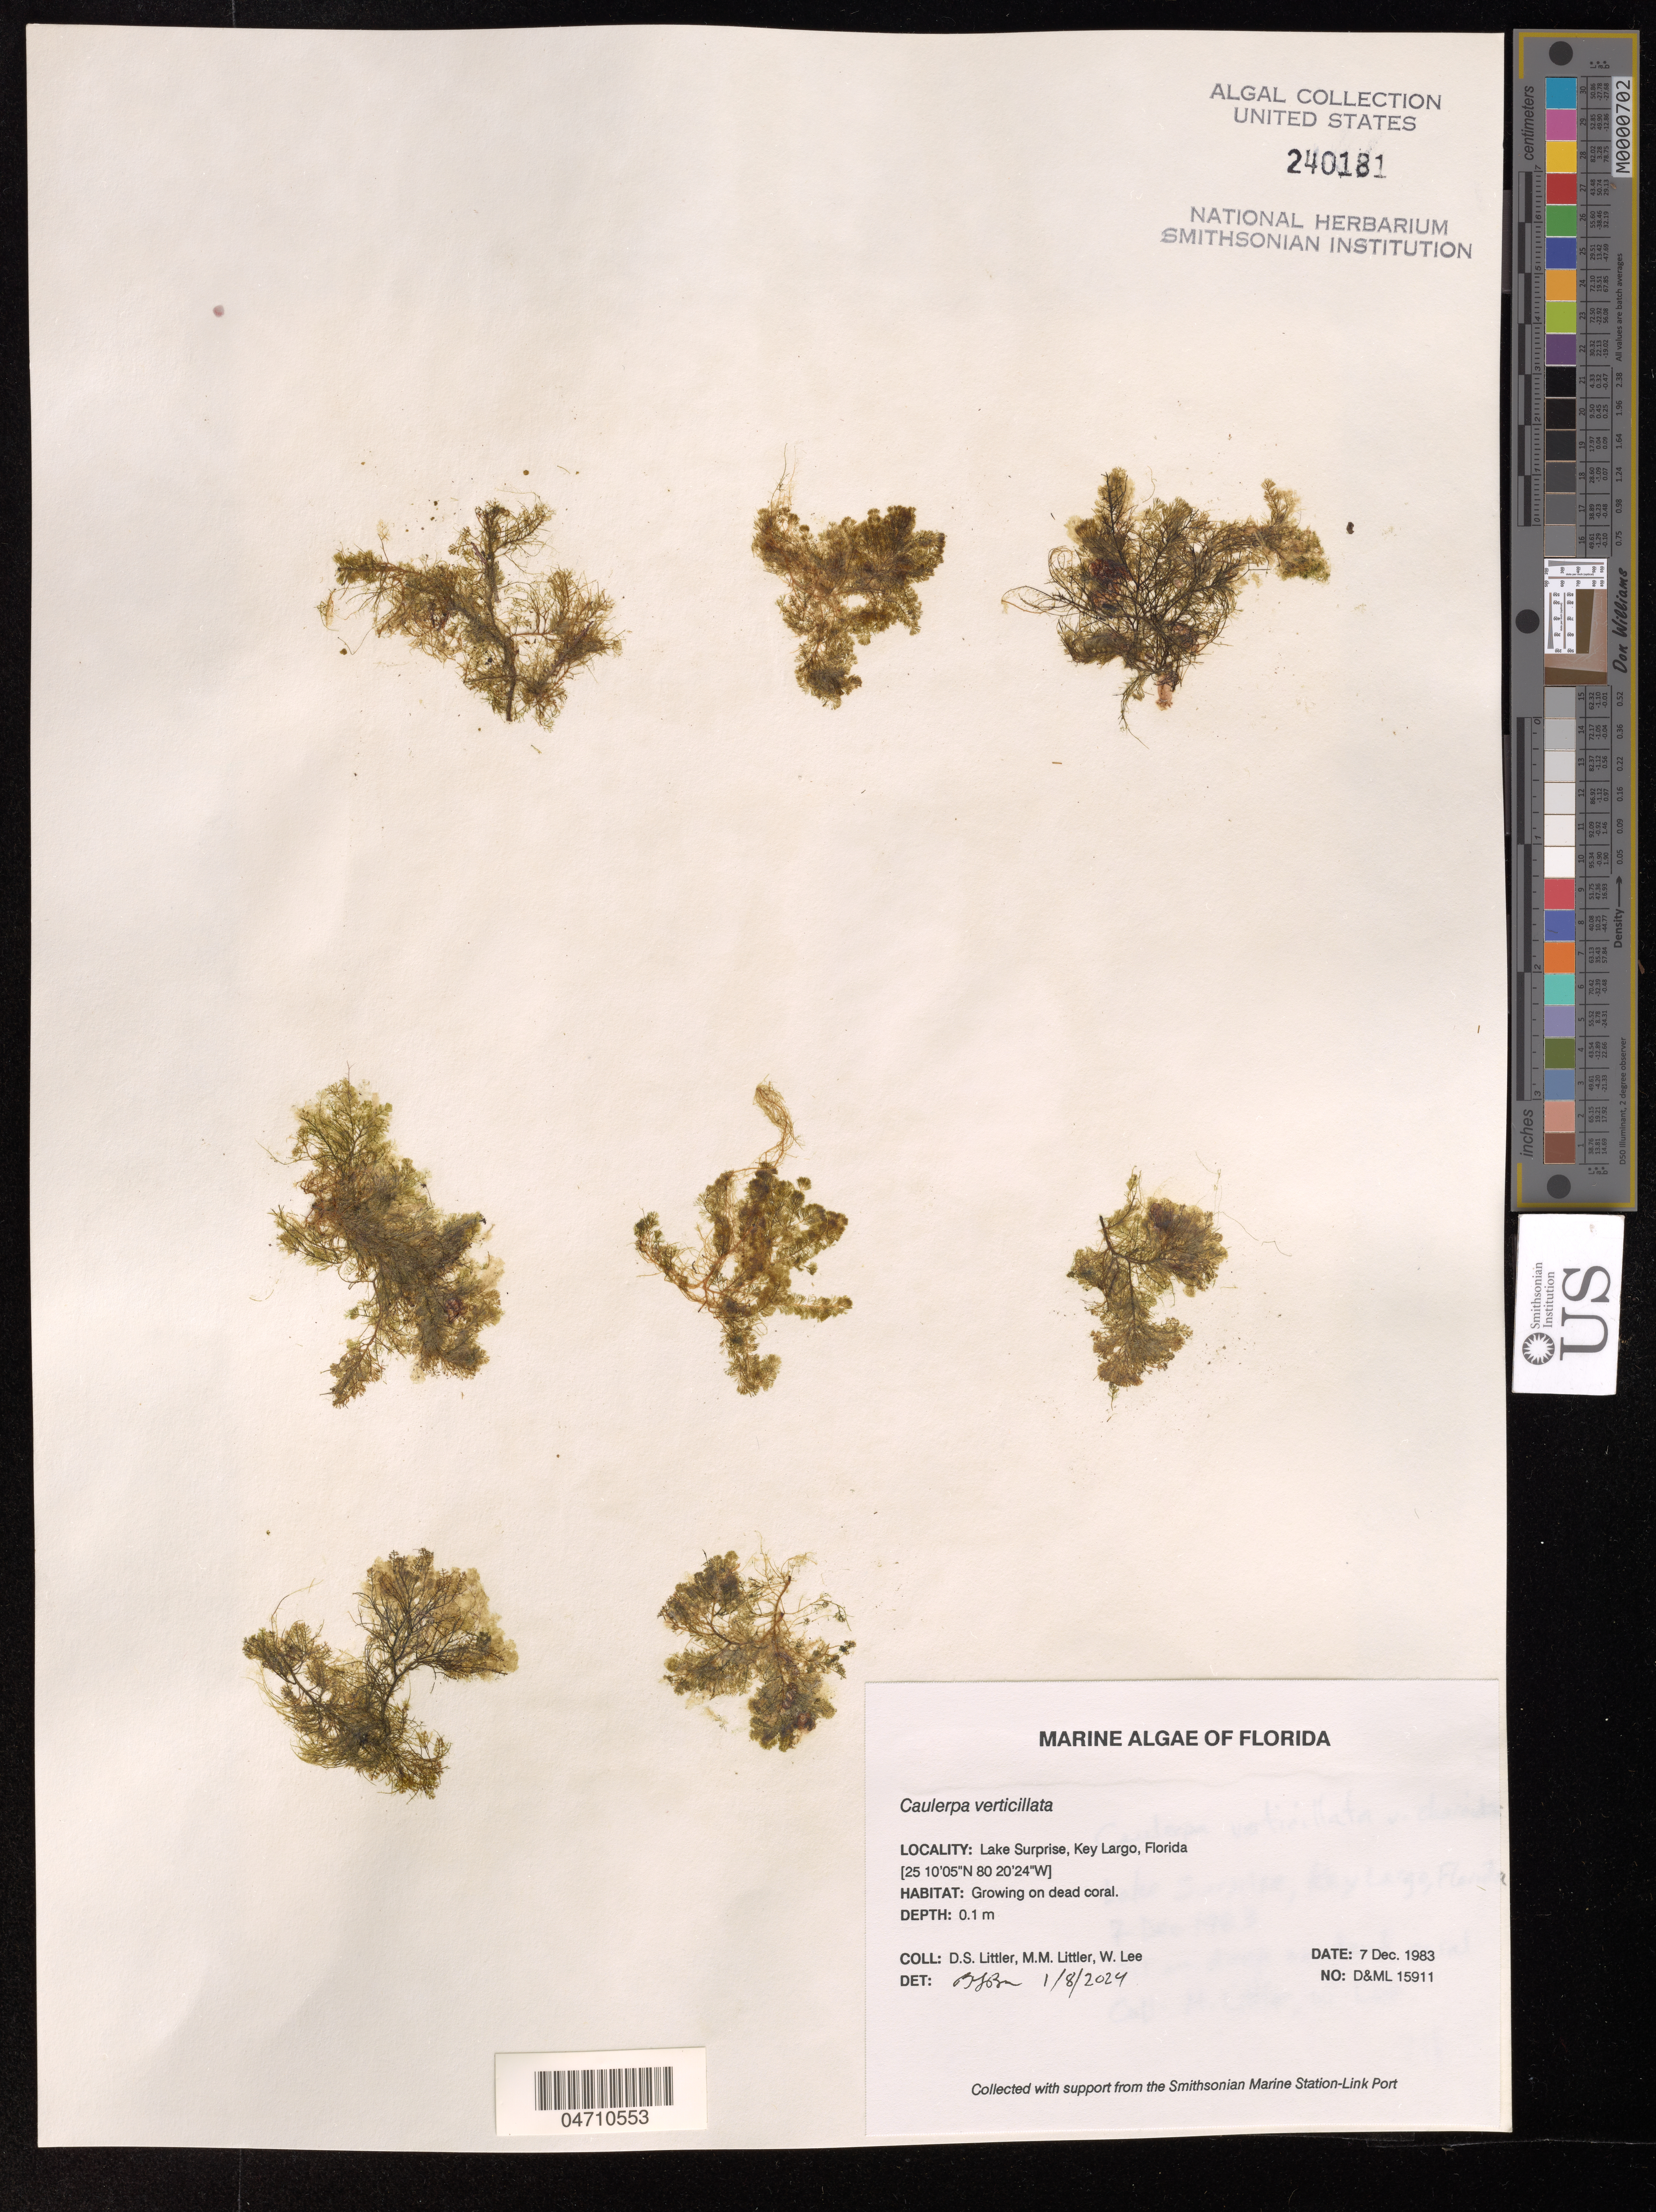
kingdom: Plantae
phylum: Chlorophyta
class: Ulvophyceae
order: Bryopsidales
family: Caulerpaceae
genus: Caulerpa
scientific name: Caulerpa verticillata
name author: J. Agardh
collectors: D. S. Littler, M. M. Littler & W. Lee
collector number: D&ML 15911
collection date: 1983-12-07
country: United States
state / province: Florida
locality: Lake Surprise, Key Largo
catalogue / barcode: US 240181